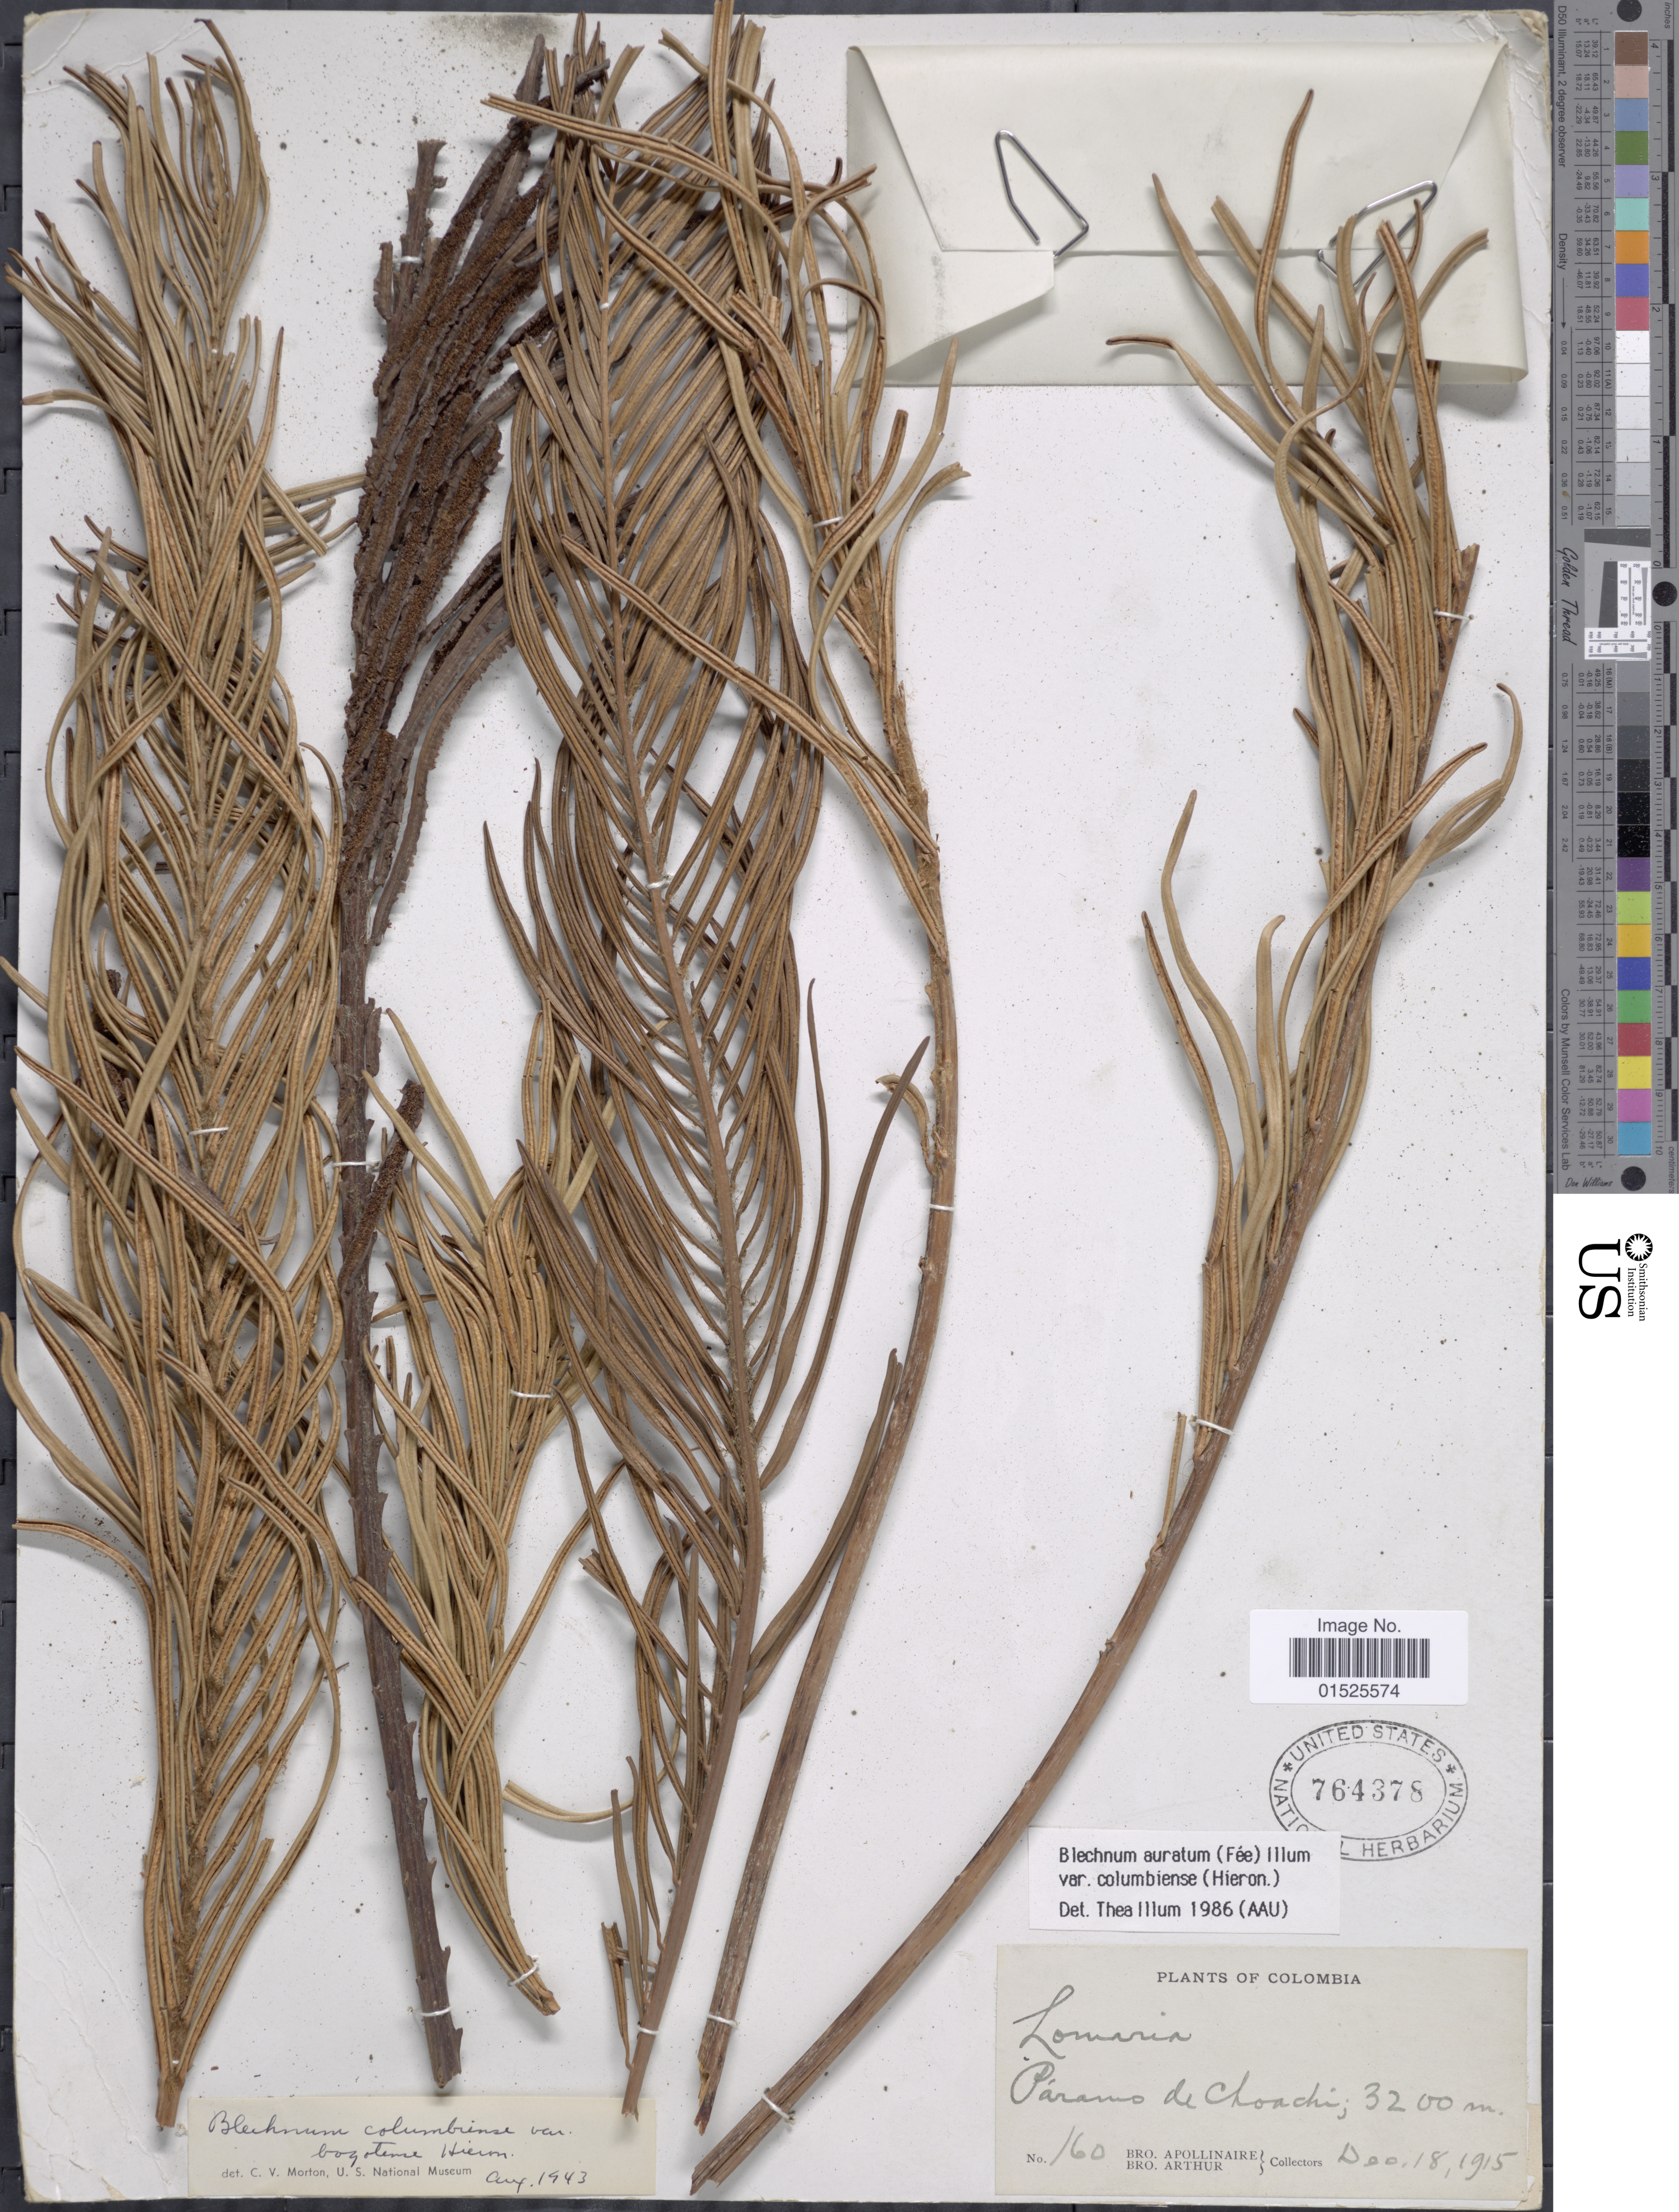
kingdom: Plantae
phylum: Tracheophyta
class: Polypodiopsida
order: Polypodiales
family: Blechnaceae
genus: Blechnum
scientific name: Blechnum columbiense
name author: Hieron.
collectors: Bro. Apollinaire & Bro. Arthur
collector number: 160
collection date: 1915-12-18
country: Colombia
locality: Páramo de Choachi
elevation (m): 3200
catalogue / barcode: US 764378